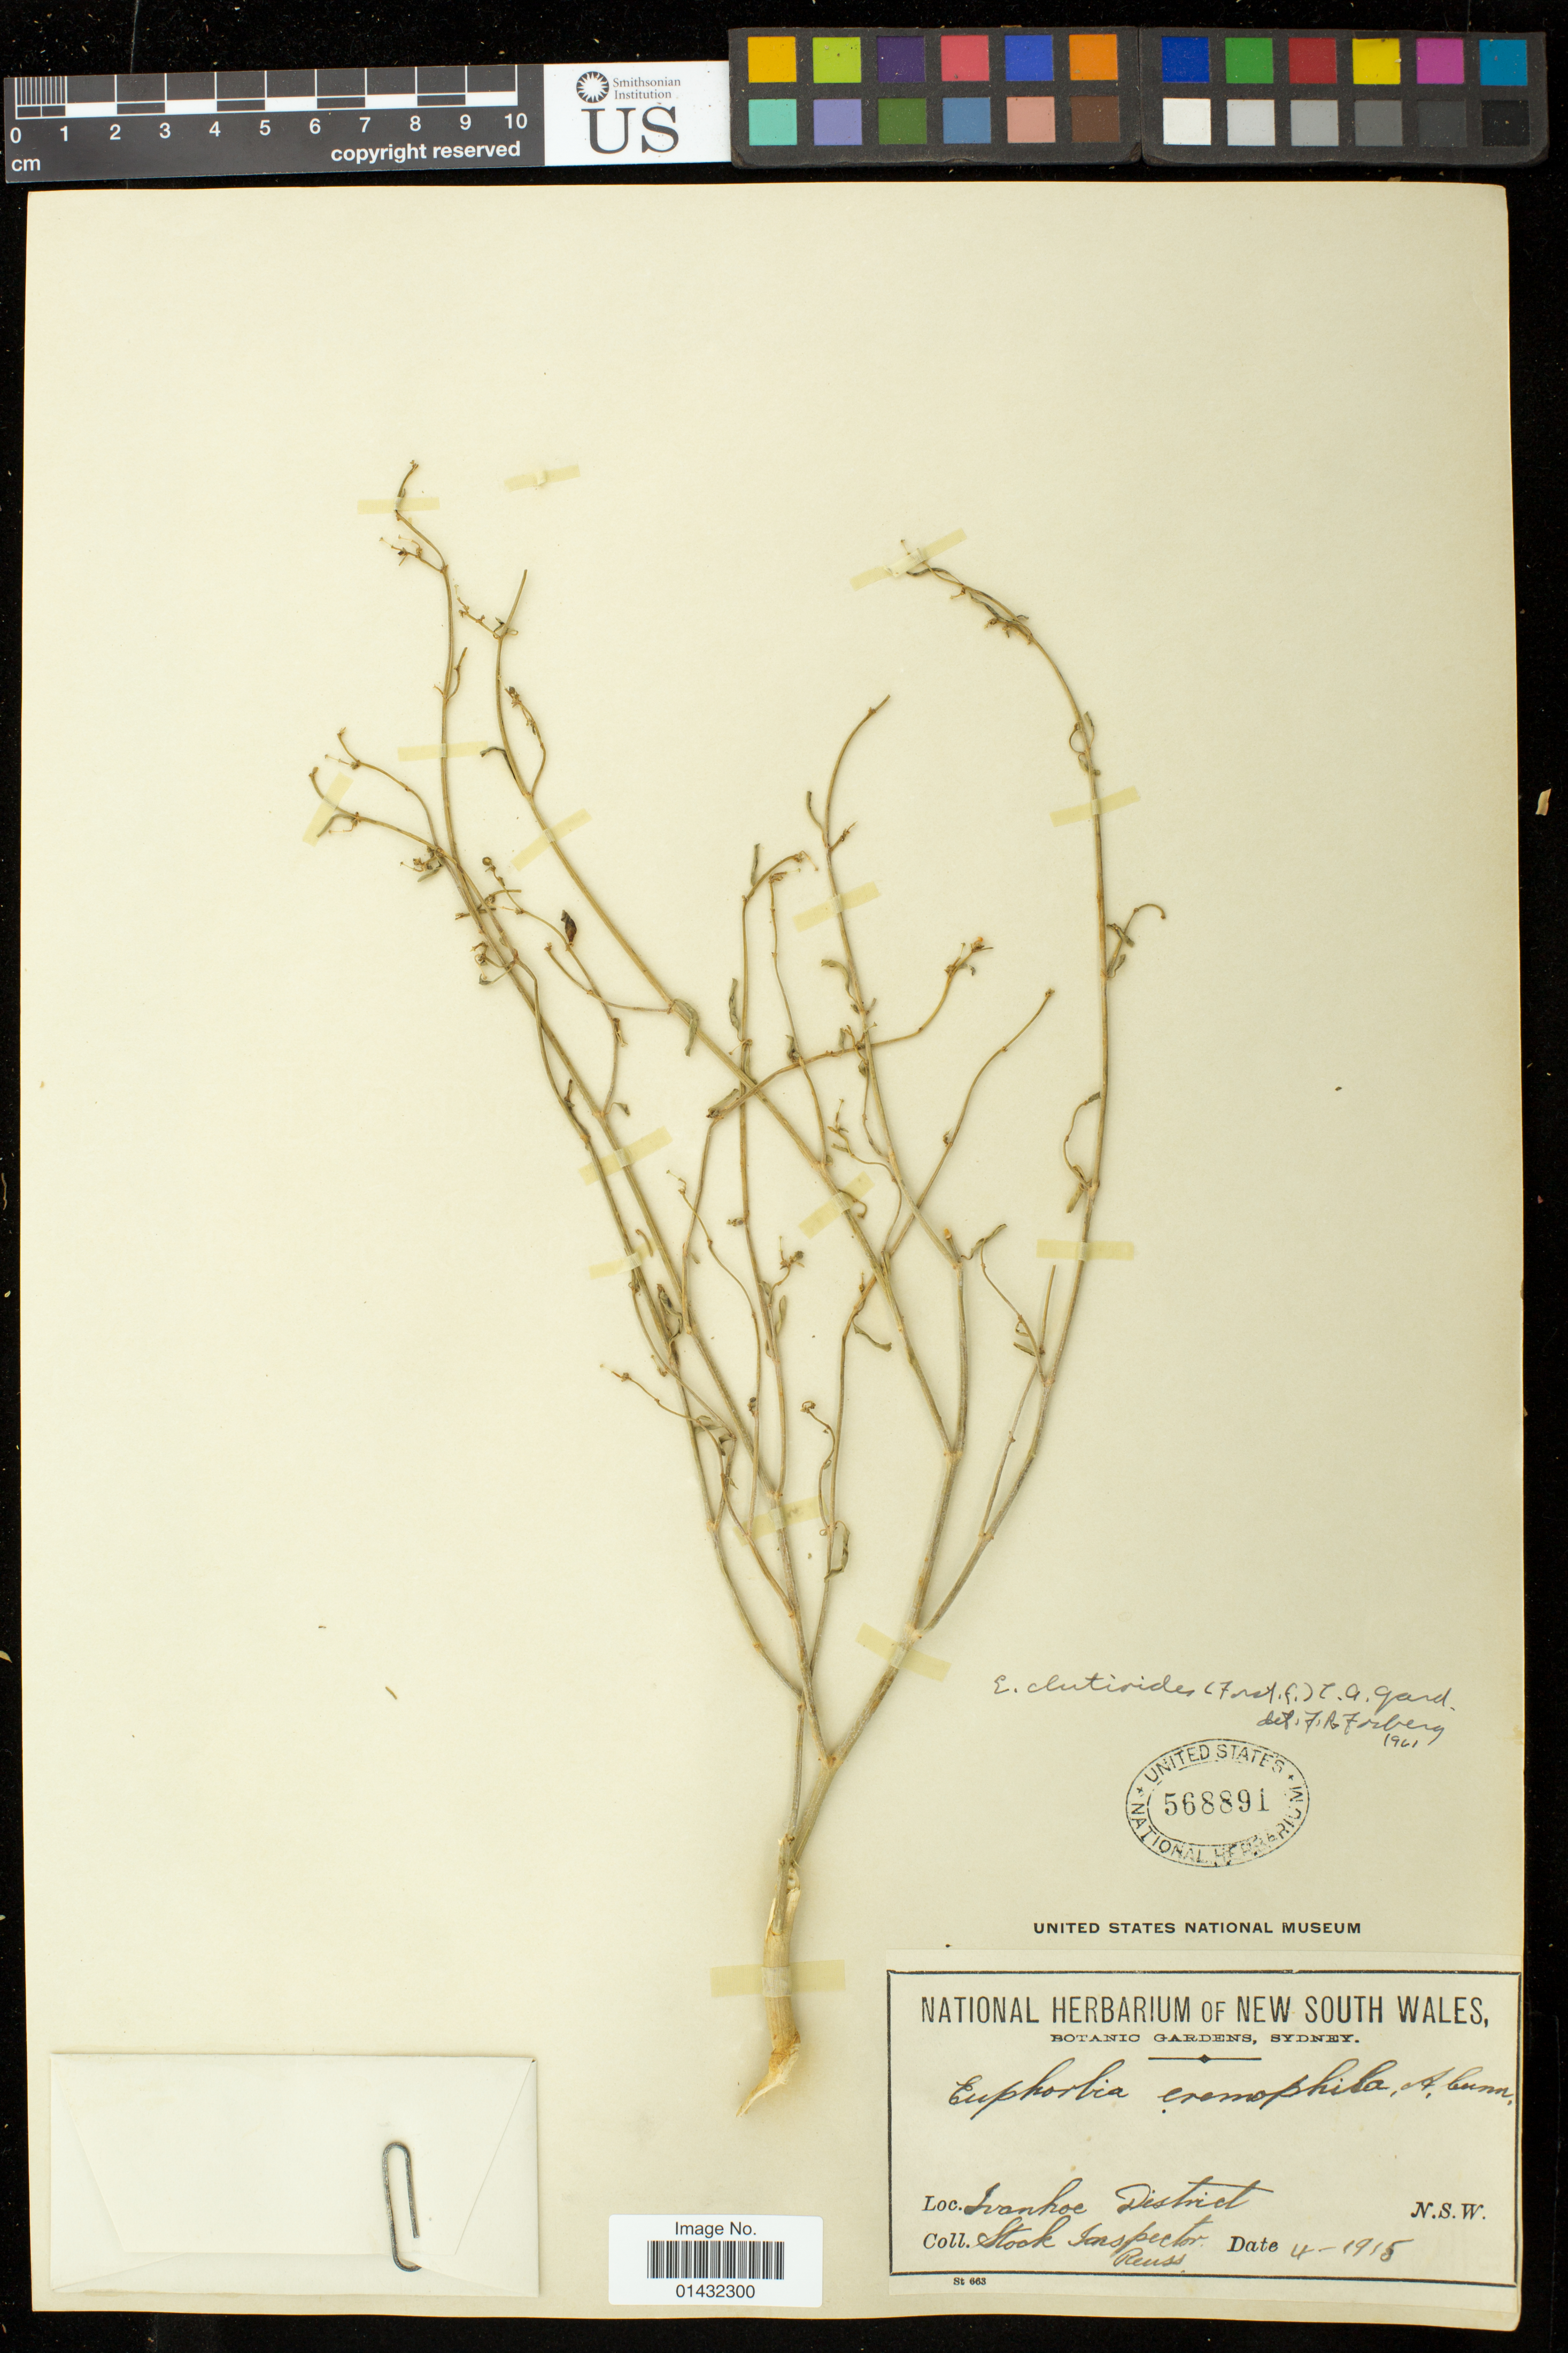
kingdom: Plantae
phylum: Tracheophyta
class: Magnoliopsida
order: Malpighiales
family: Euphorbiaceae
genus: Euphorbia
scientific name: Euphorbia tannensis subsp. eremophila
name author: Hassall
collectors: A. Reuss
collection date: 1915-04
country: Australia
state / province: New South Wales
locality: Ivanhoe District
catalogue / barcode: US 568891